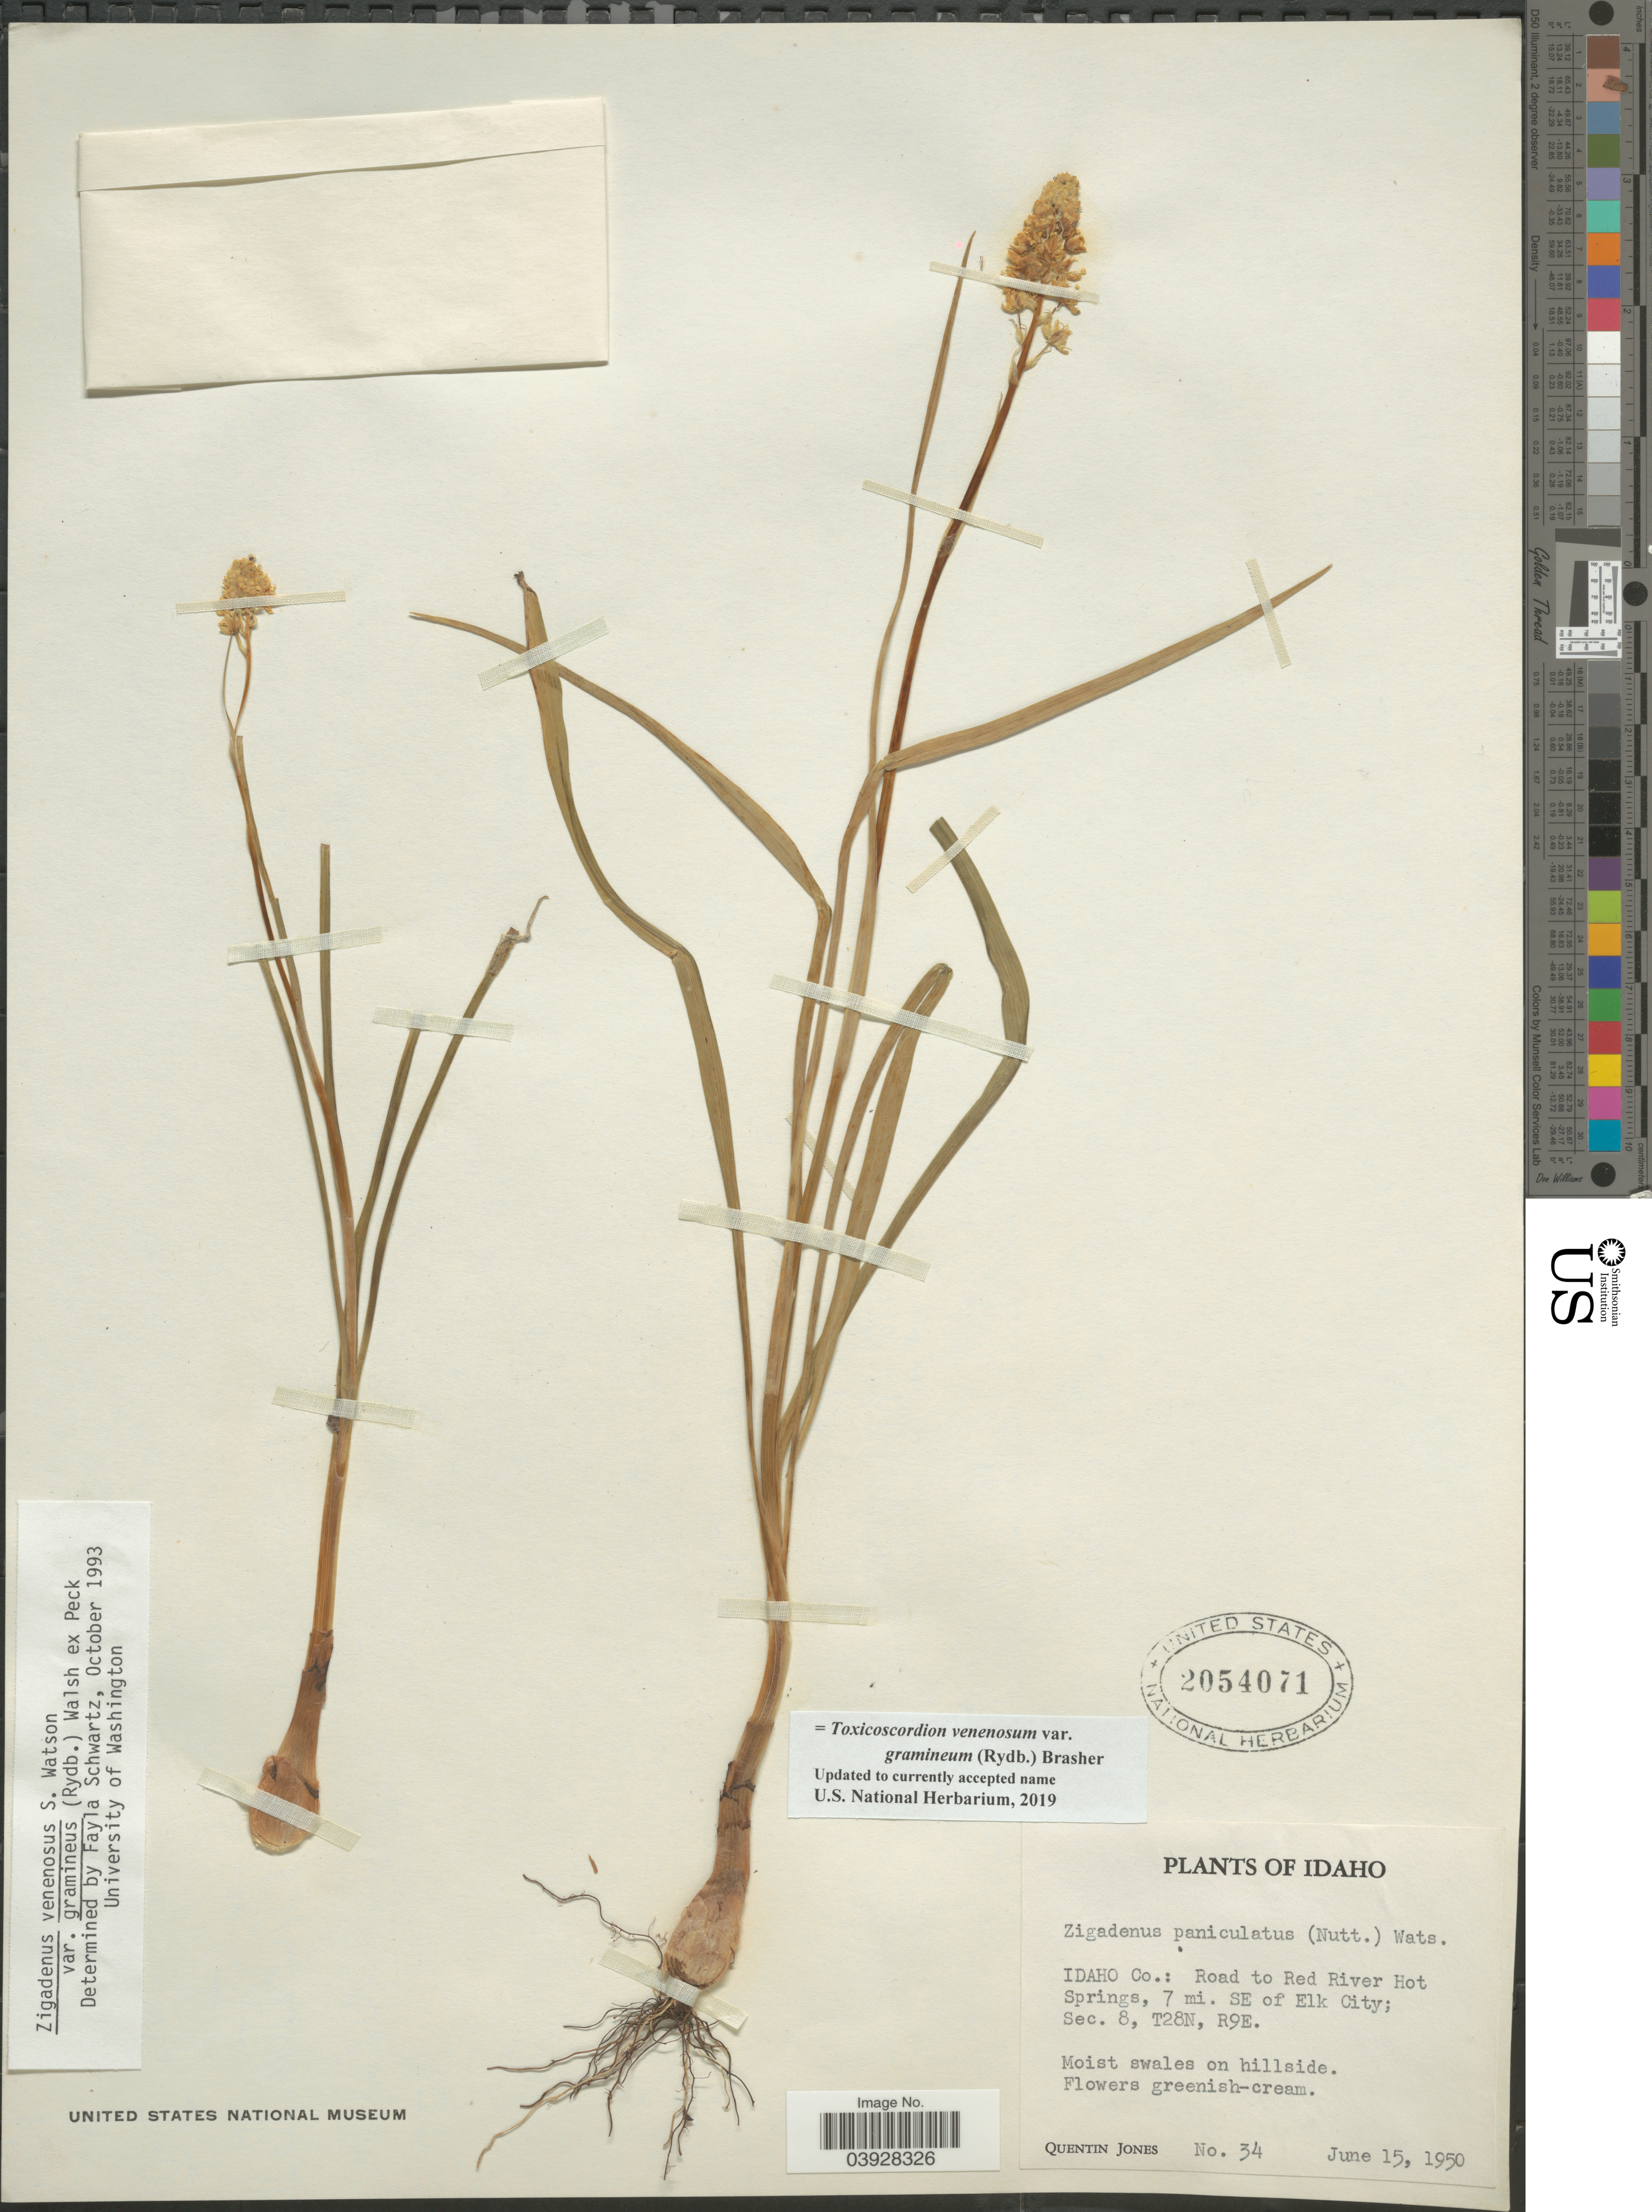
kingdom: Plantae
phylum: Tracheophyta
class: Liliopsida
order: Liliales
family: Melanthiaceae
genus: Toxicoscordion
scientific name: Toxicoscordion venenosum var. gramineum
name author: (Rydb.) Brasher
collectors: Q. Jones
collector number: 34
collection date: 1950-06-15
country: United States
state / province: Idaho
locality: Idaho Co.: Road to Red River Hot Springs, 7 mi. SE of Elk City; Sec. 8, T28N, R9E.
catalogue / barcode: US 2054071